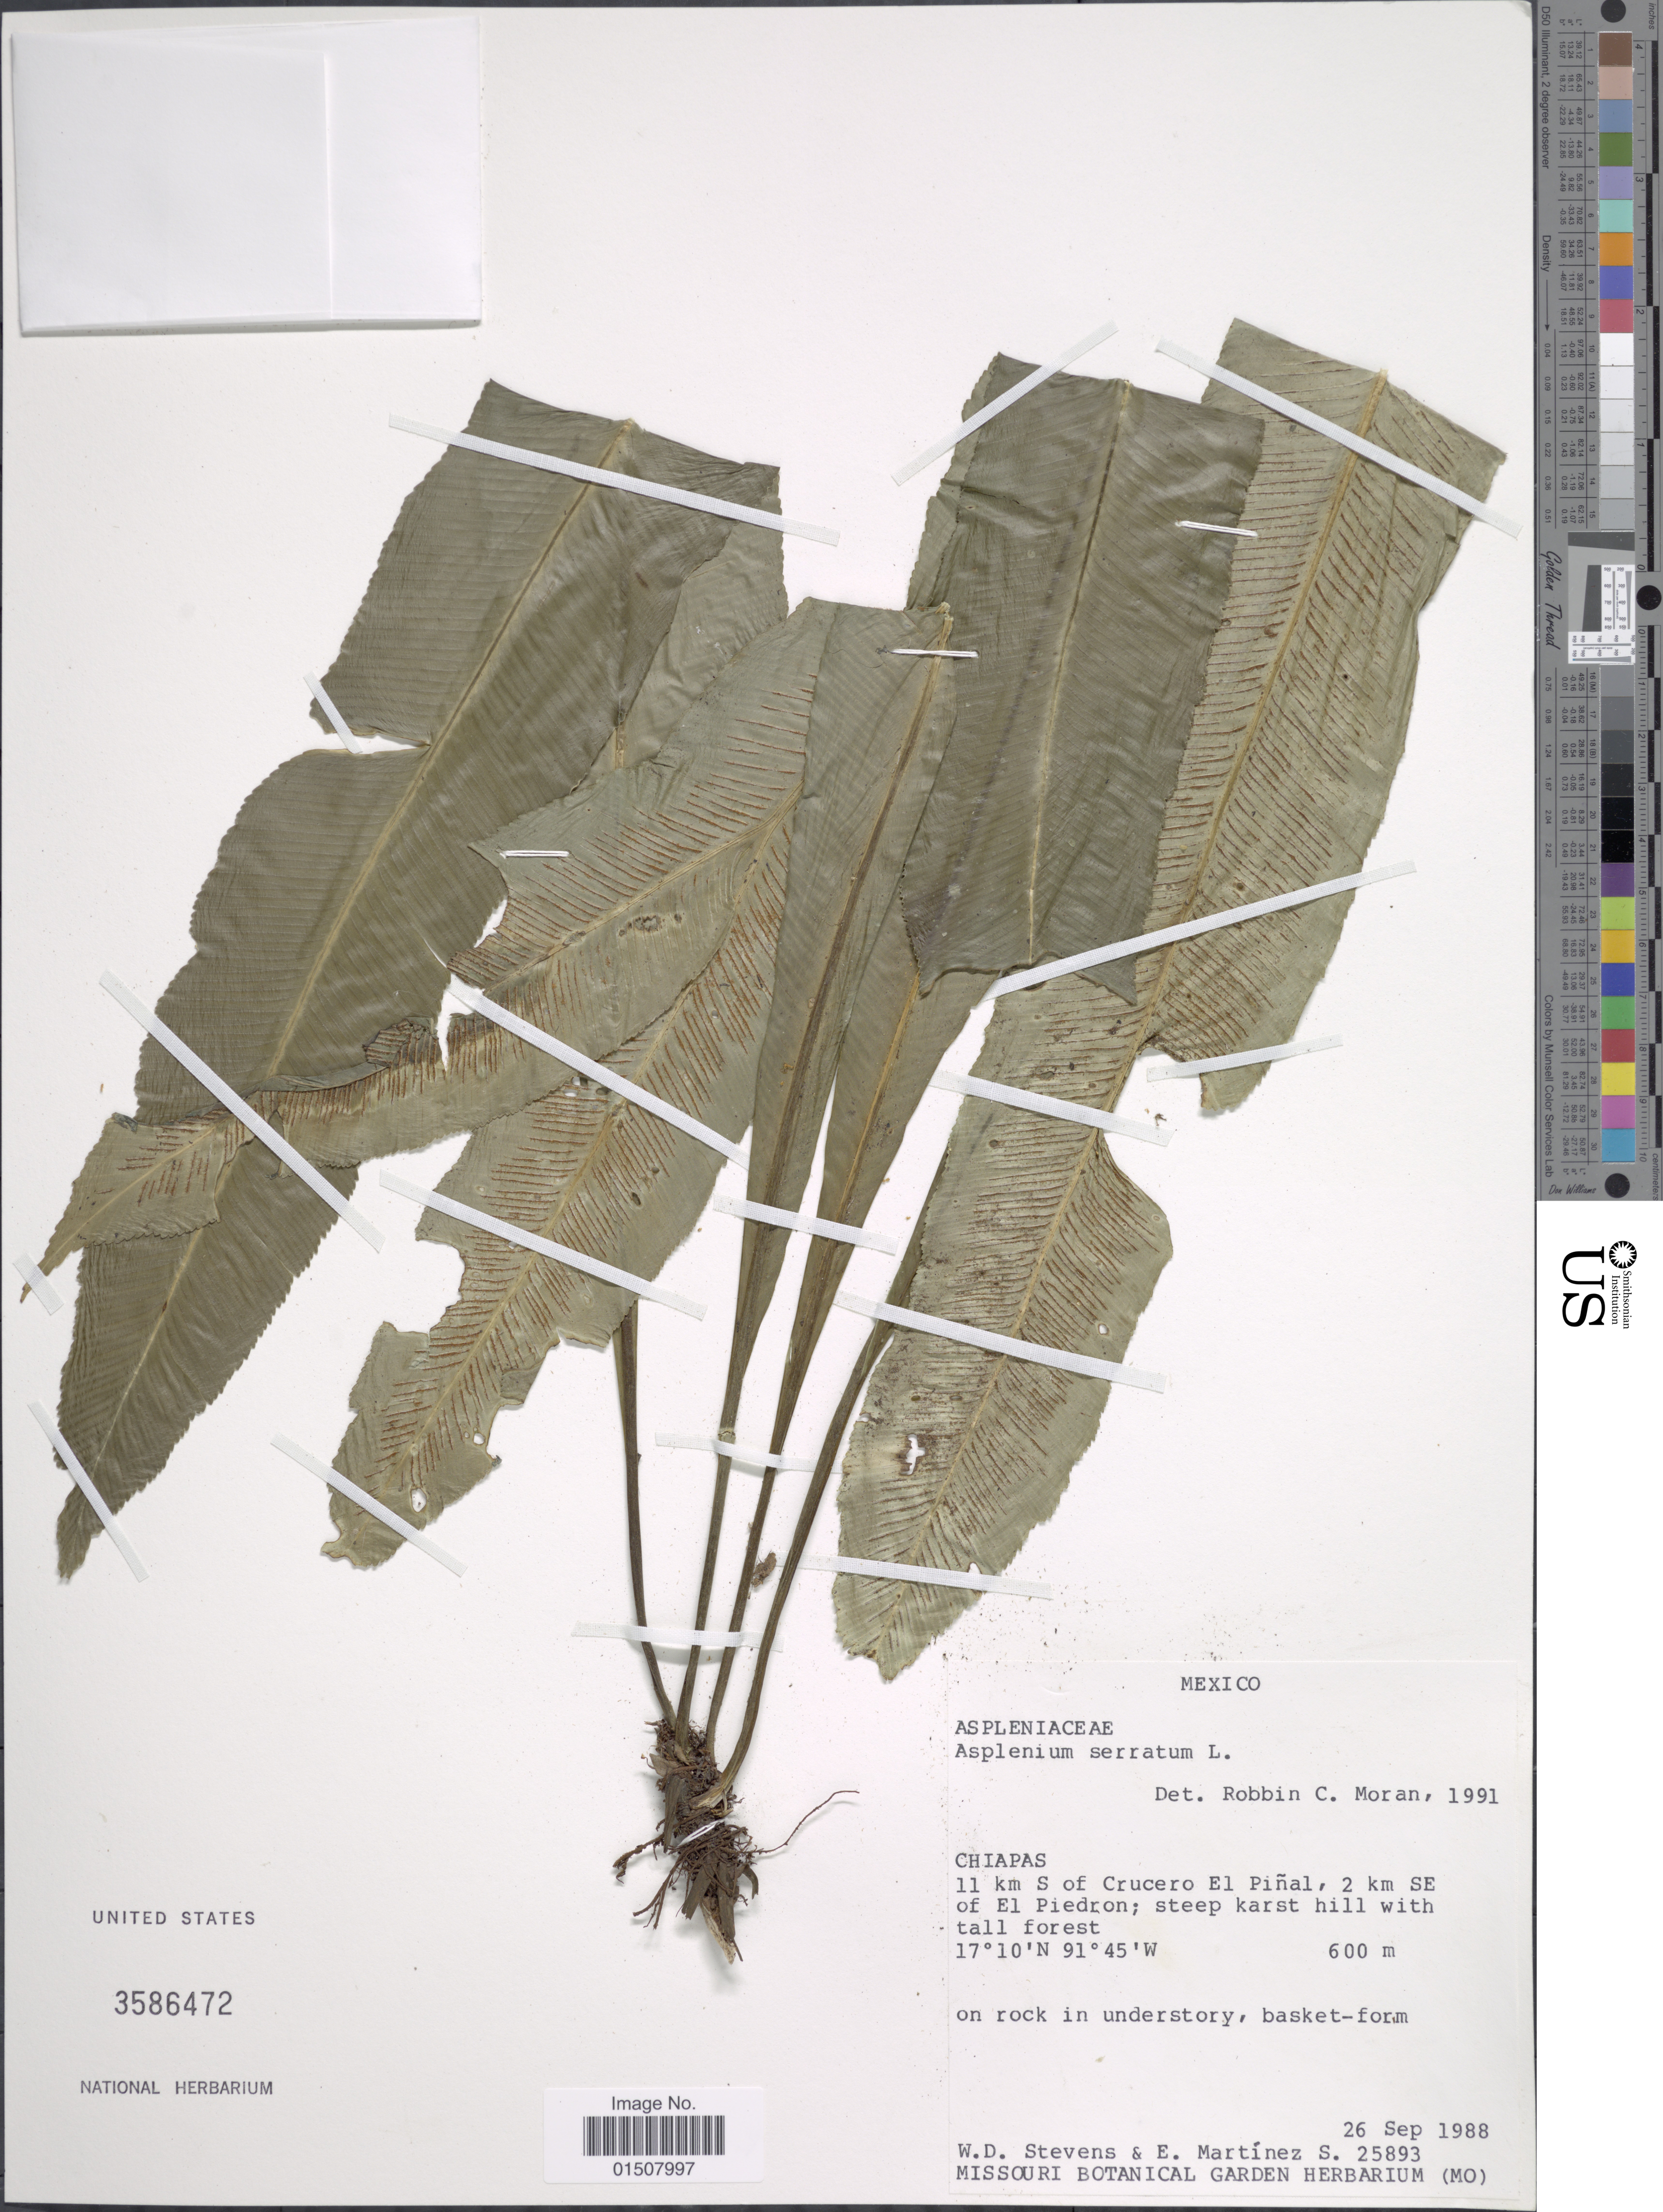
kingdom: Plantae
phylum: Tracheophyta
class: Polypodiopsida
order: Polypodiales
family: Aspleniaceae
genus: Asplenium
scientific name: Asplenium serratum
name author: L.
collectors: W. D. Stevens & E. M. Martínez S.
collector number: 25893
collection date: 1988-09-26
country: Mexico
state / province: Chiapas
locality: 11 km S of Crucero El Piñal, 2 km SE of El Piedron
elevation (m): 600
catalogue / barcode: US 3586472